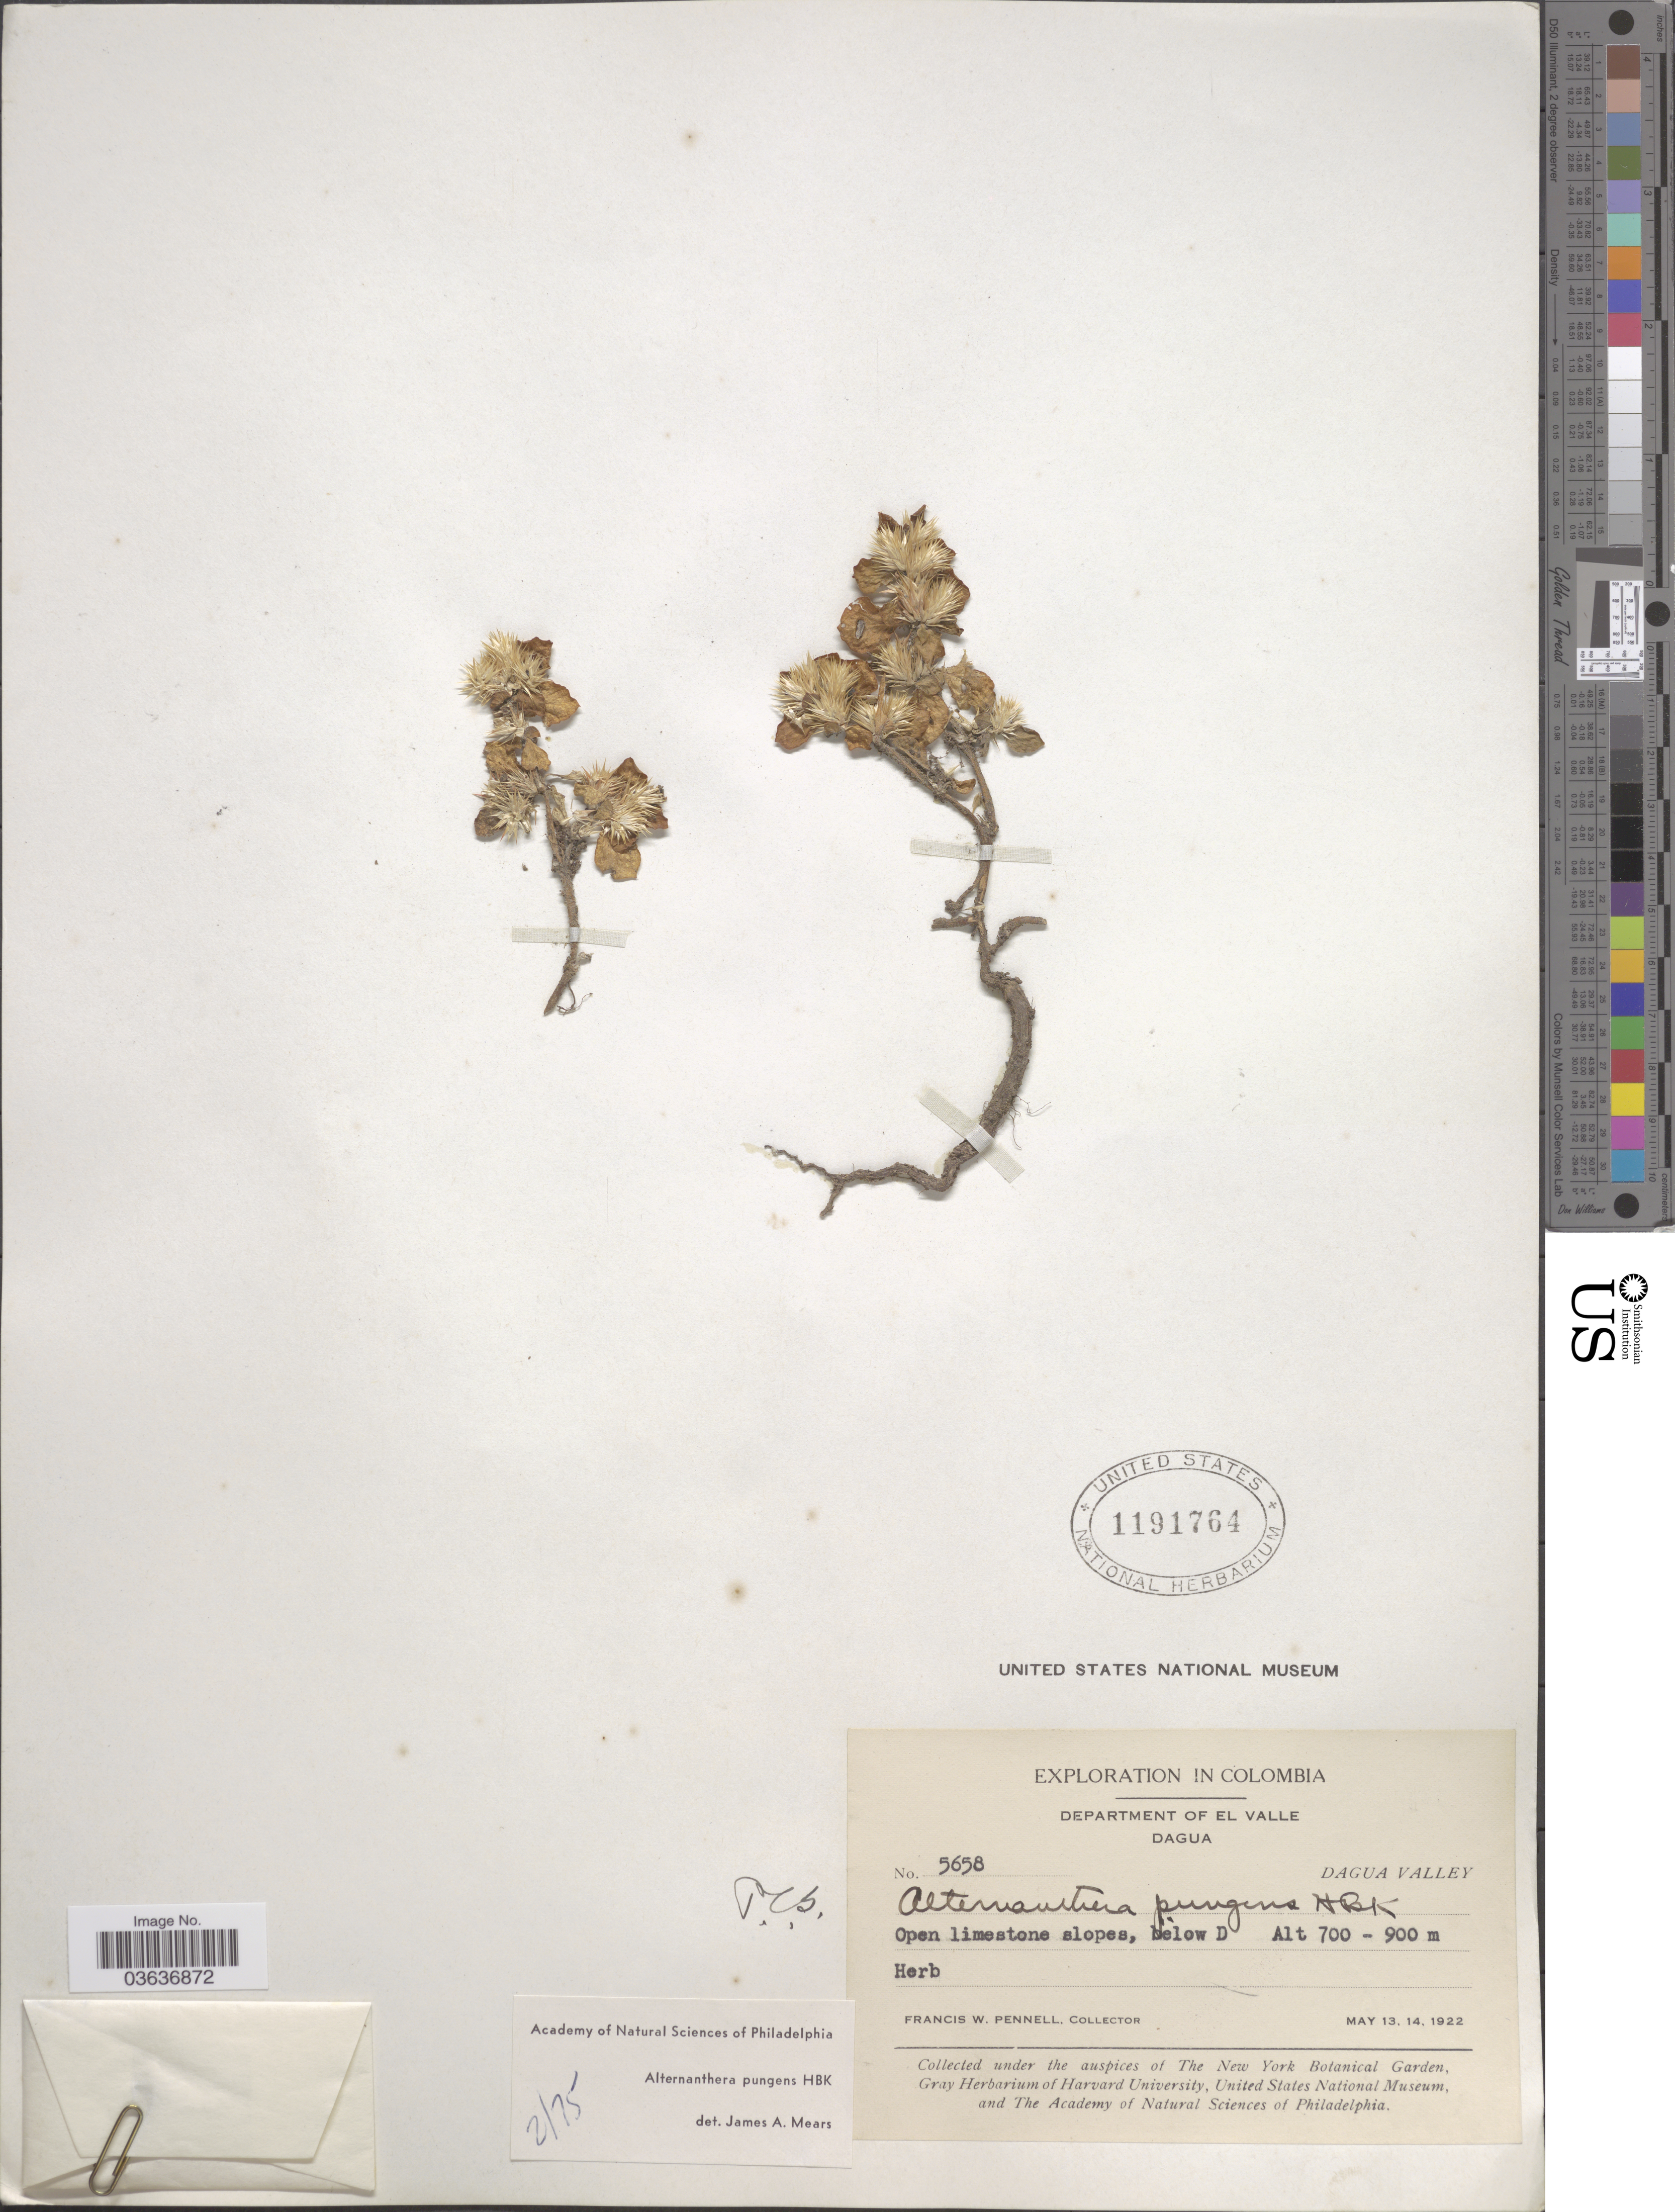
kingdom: Plantae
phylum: Tracheophyta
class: Magnoliopsida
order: Caryophyllales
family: Amaranthaceae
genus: Alternanthera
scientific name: Alternanthera pungens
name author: Kunth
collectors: F. W. Pennell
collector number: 5658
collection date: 1922-05-13/1922-05-14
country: Colombia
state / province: Valle del Cauca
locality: Department of El Valle. Dagua.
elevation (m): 700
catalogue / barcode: US 1191764